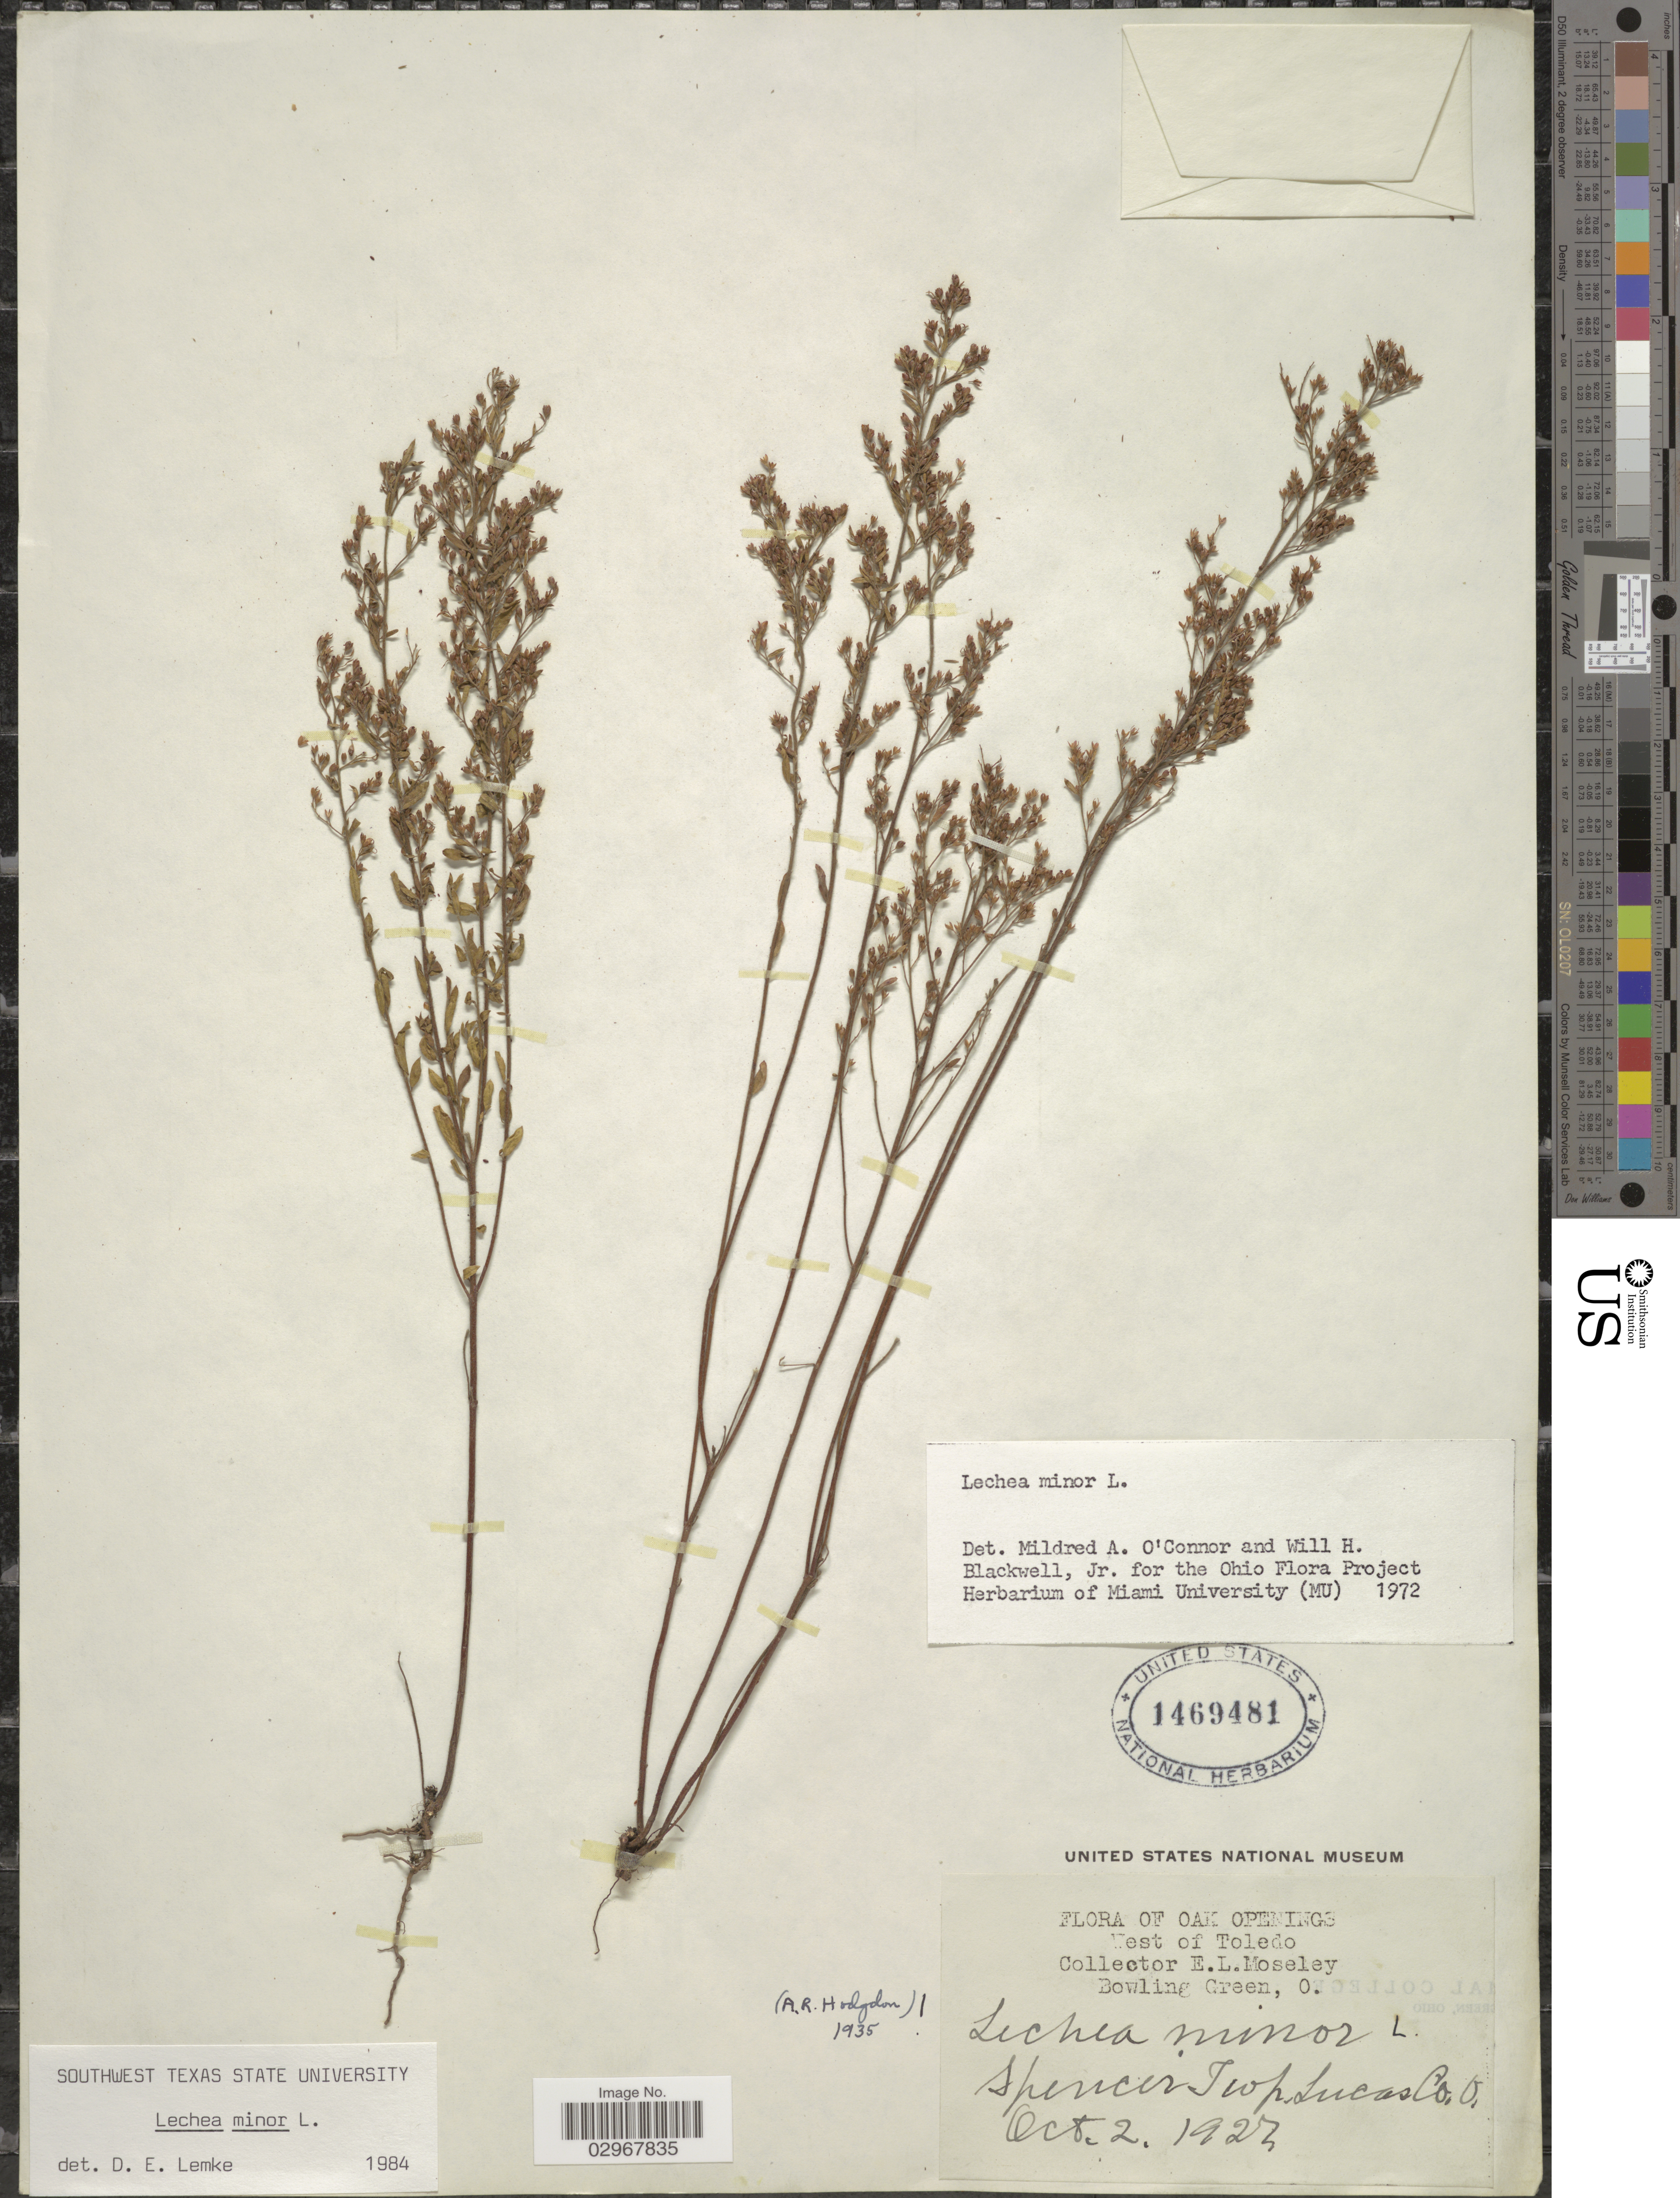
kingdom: Plantae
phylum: Tracheophyta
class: Magnoliopsida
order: Malvales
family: Cistaceae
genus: Lechea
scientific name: Lechea minor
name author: L.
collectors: E. Moseley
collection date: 1927-10-02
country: United States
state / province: Ohio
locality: Oak Openings. West of Toledo. Spencer Twp. Lucas Co.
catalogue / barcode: US 1469481